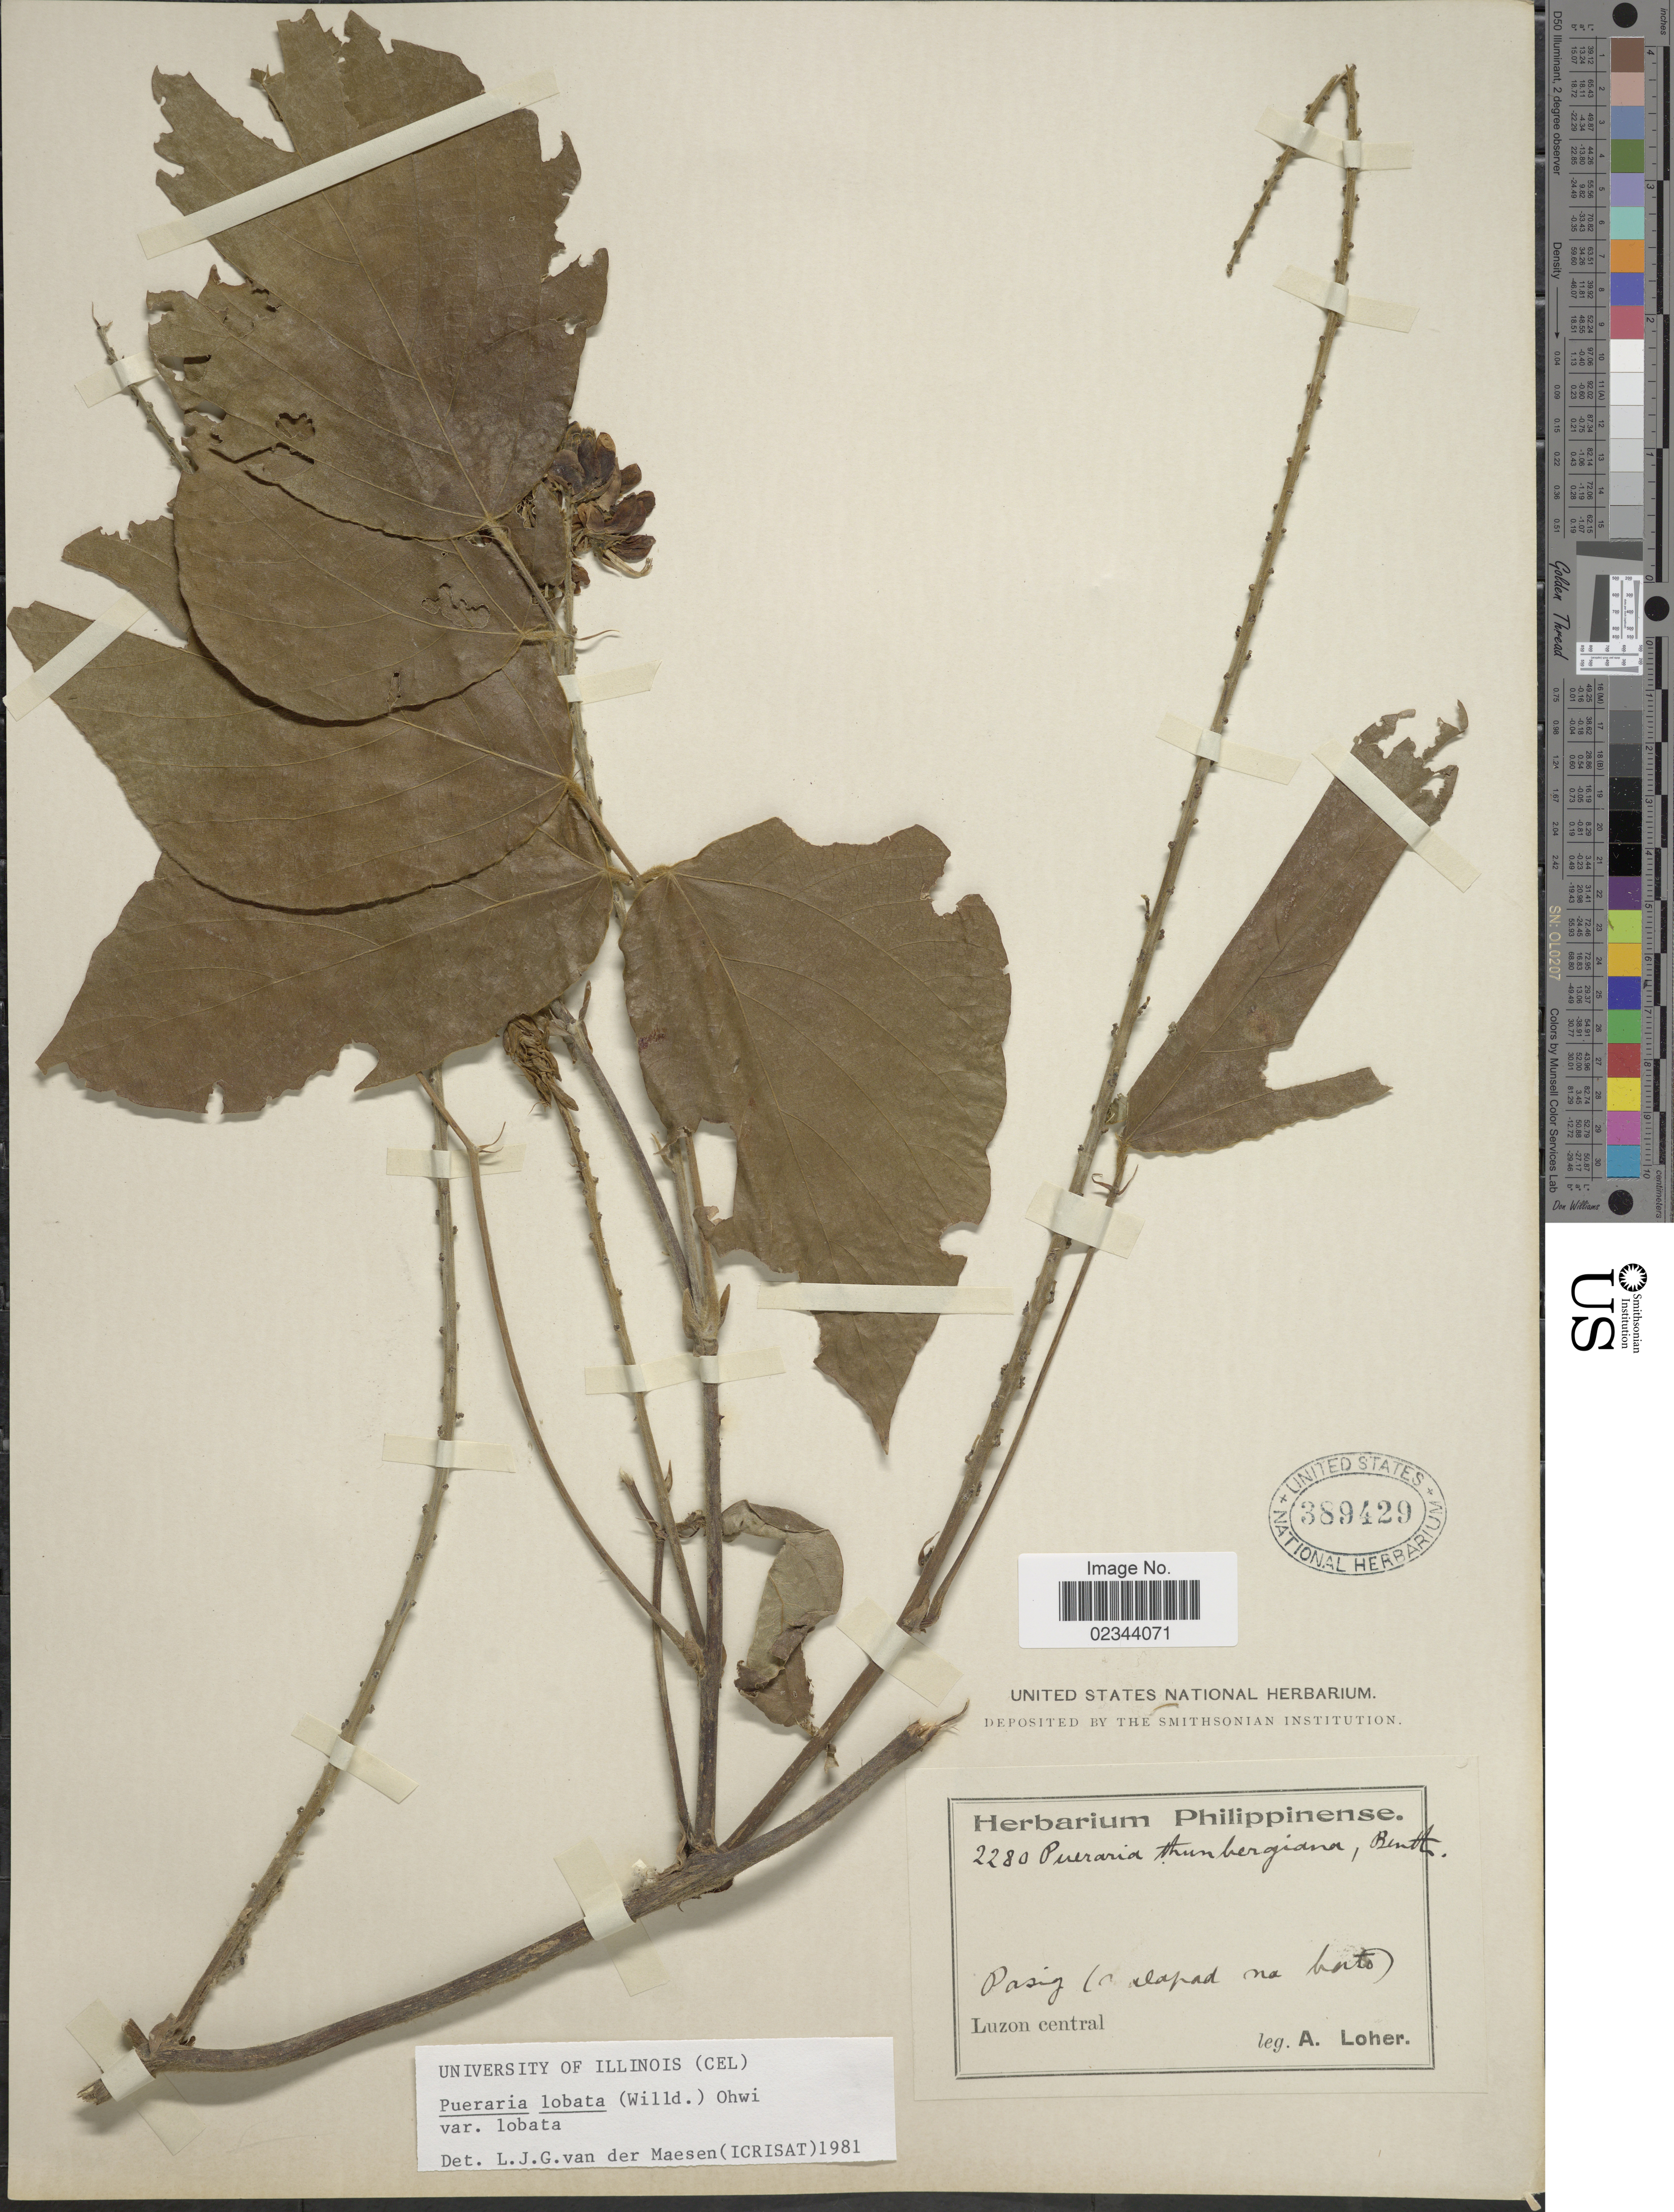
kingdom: Plantae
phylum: Tracheophyta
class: Magnoliopsida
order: Fabales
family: Fabaceae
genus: Pueraria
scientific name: Pueraria lobata var. lobata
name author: (Willd.) Ohwi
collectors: A. Loher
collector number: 2280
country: Philippines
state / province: Central Luzon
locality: Pasig (Malapad na bato)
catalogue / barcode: US 389429